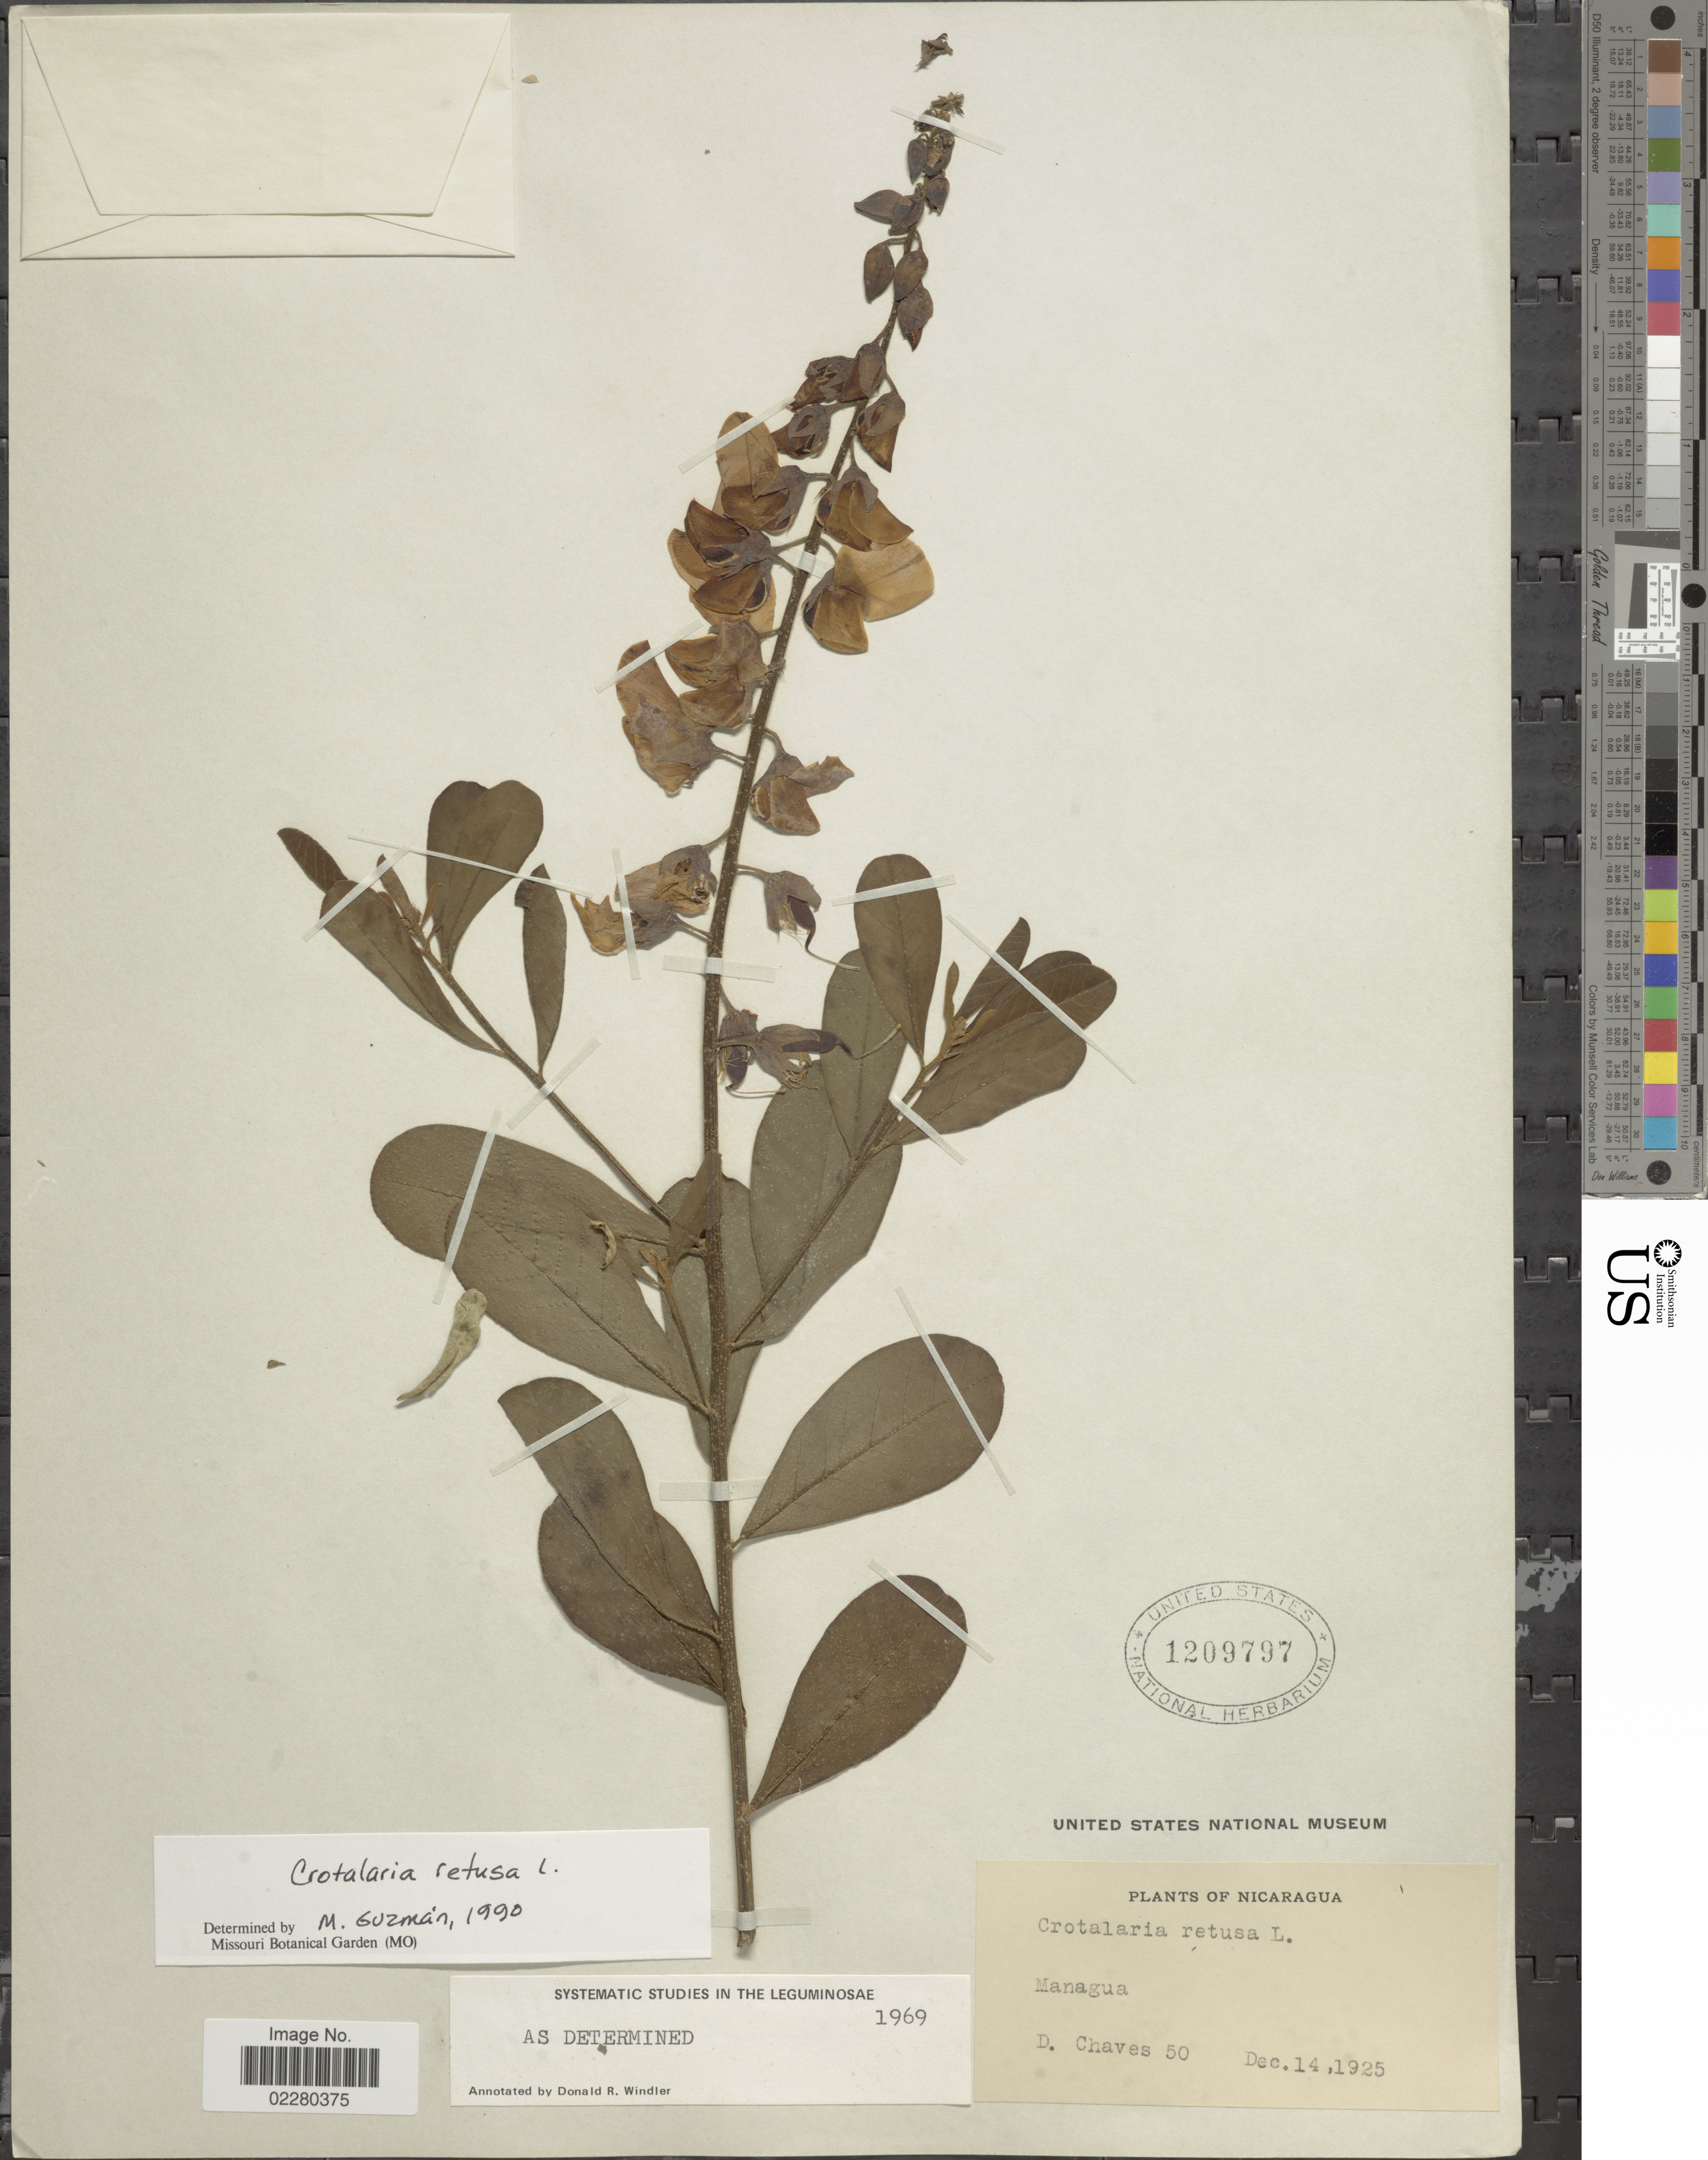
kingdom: Plantae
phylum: Tracheophyta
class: Magnoliopsida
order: Fabales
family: Fabaceae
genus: Crotalaria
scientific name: Crotalaria retusa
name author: L.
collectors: D. Chaves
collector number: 50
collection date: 1925-12-14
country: Nicaragua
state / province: Managua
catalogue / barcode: US 1209797